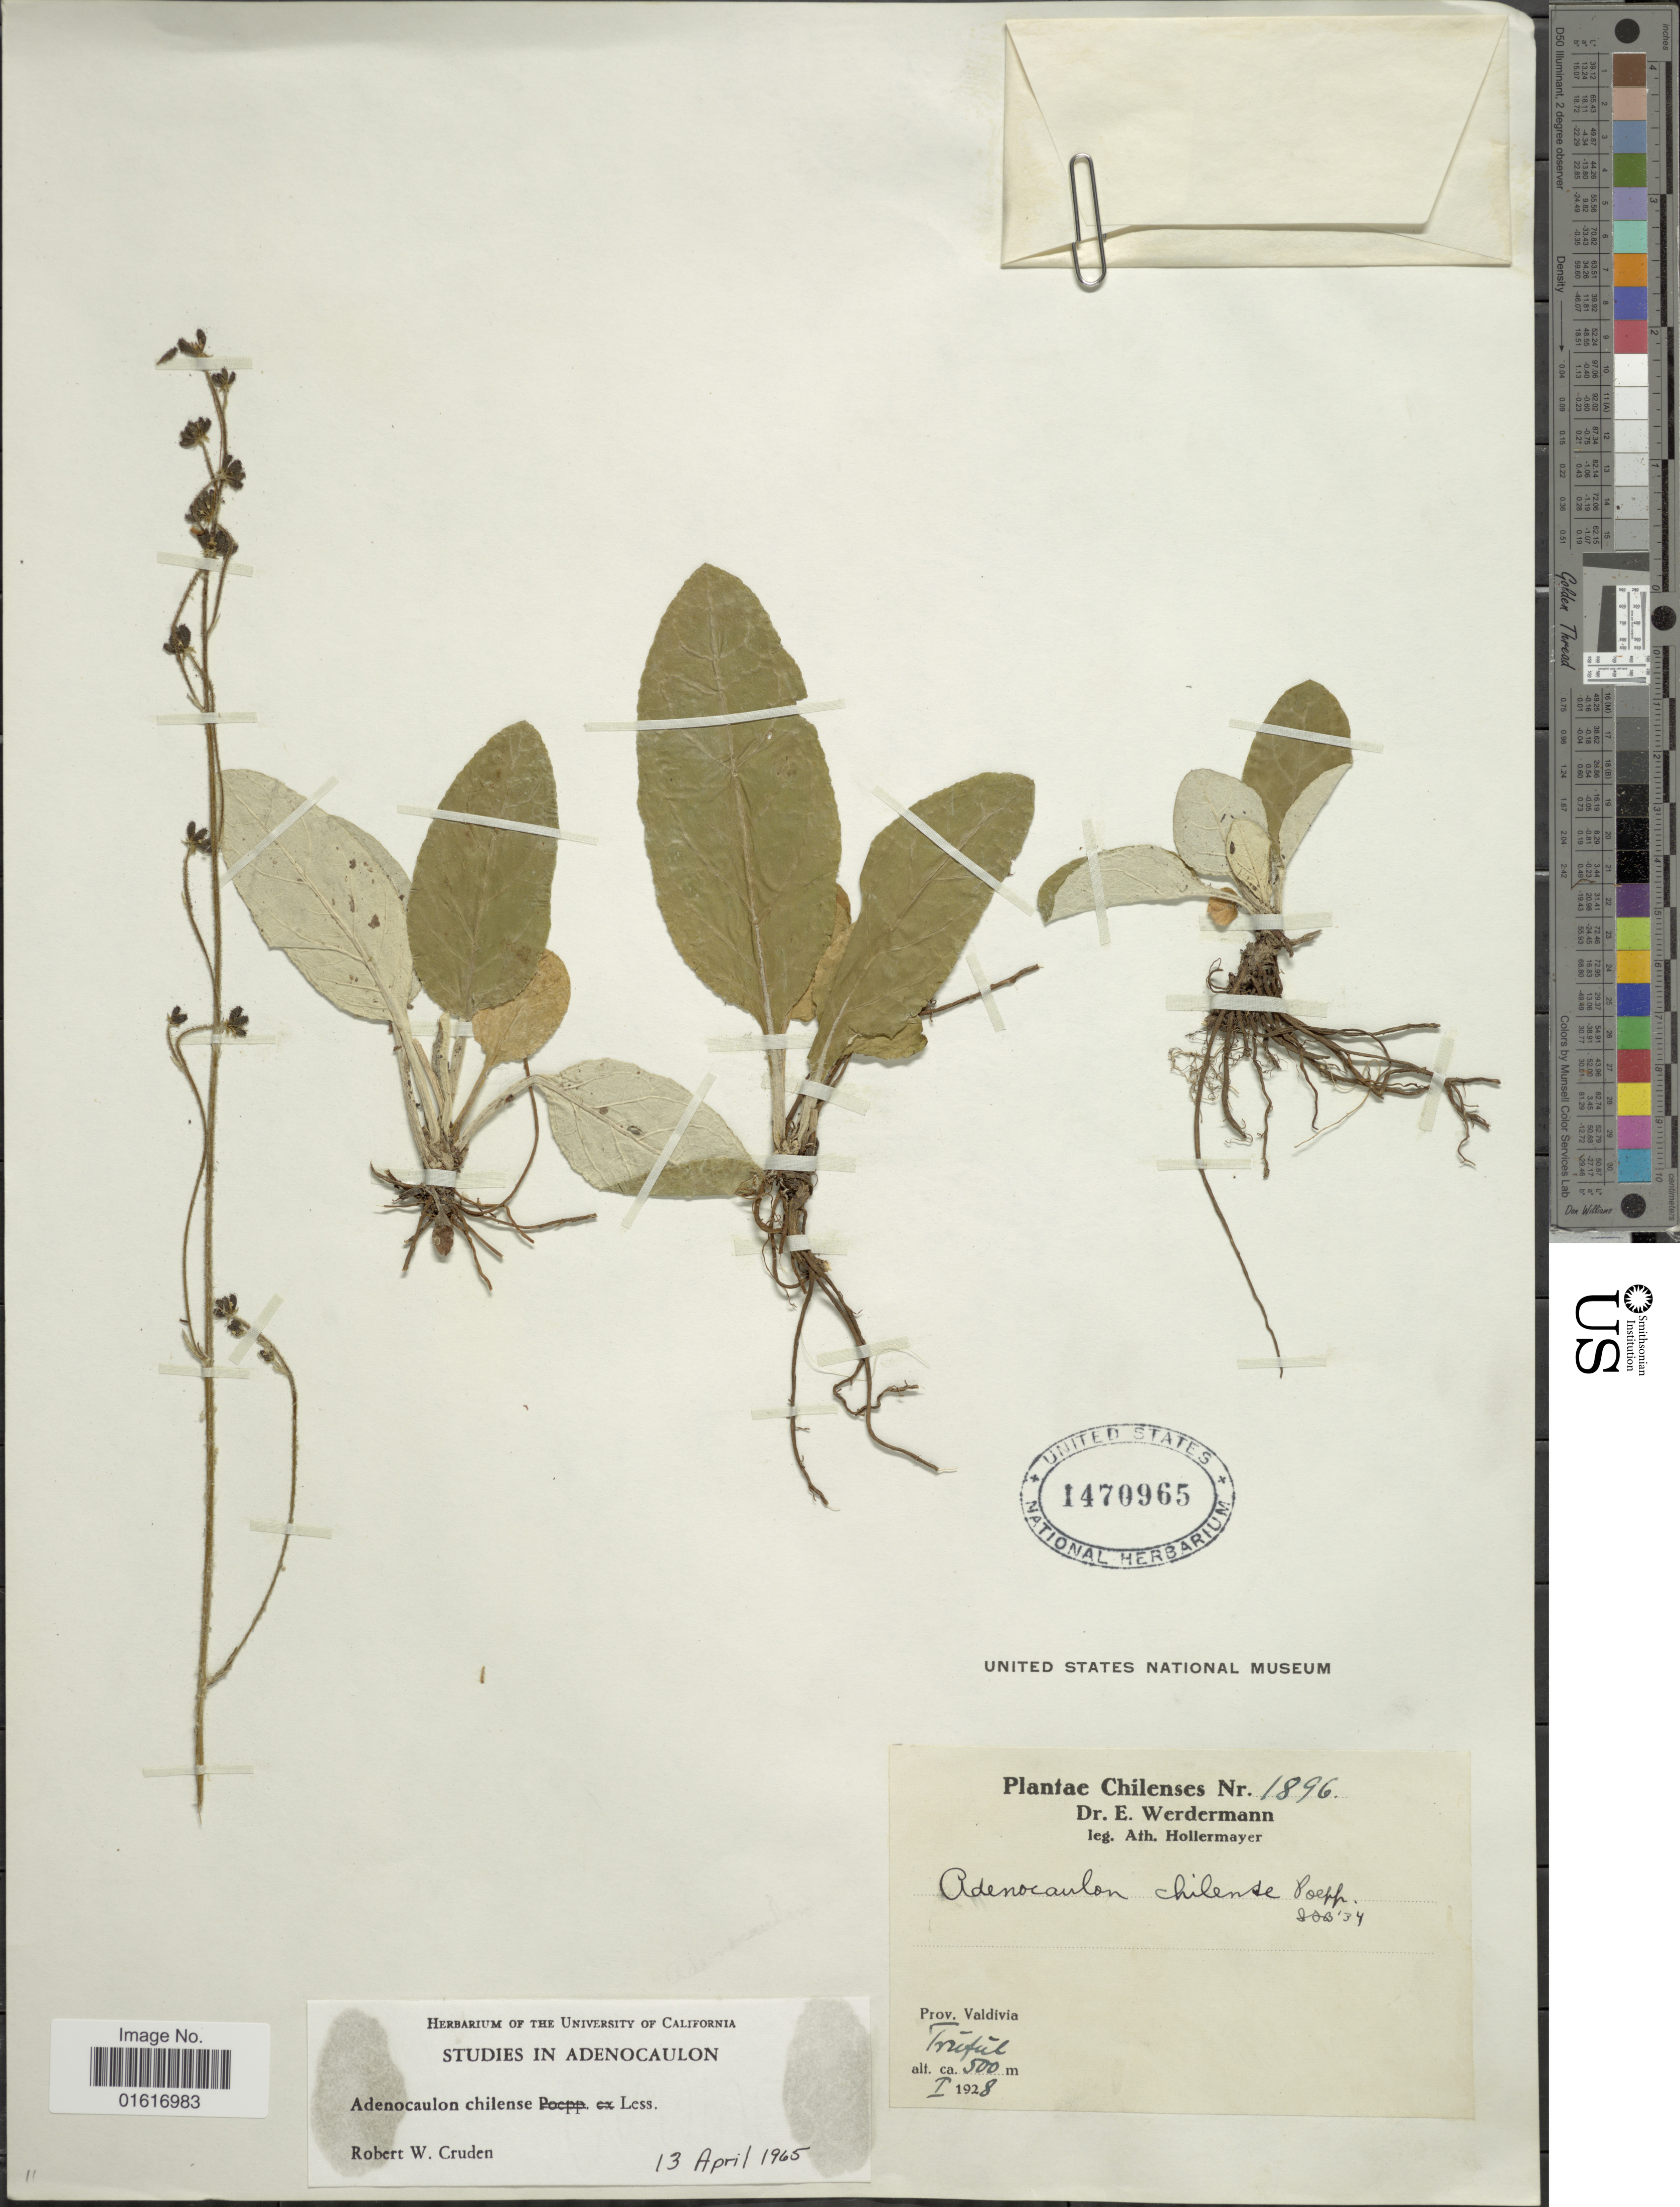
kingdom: Plantae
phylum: Tracheophyta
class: Magnoliopsida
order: Asterales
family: Asteraceae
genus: Adenocaulon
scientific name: Adenocaulon chilense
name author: Less.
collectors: A. Hollermayer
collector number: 1896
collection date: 1928-01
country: Chile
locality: Prov. Valdivia, Truful.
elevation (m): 500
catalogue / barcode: US 1470965